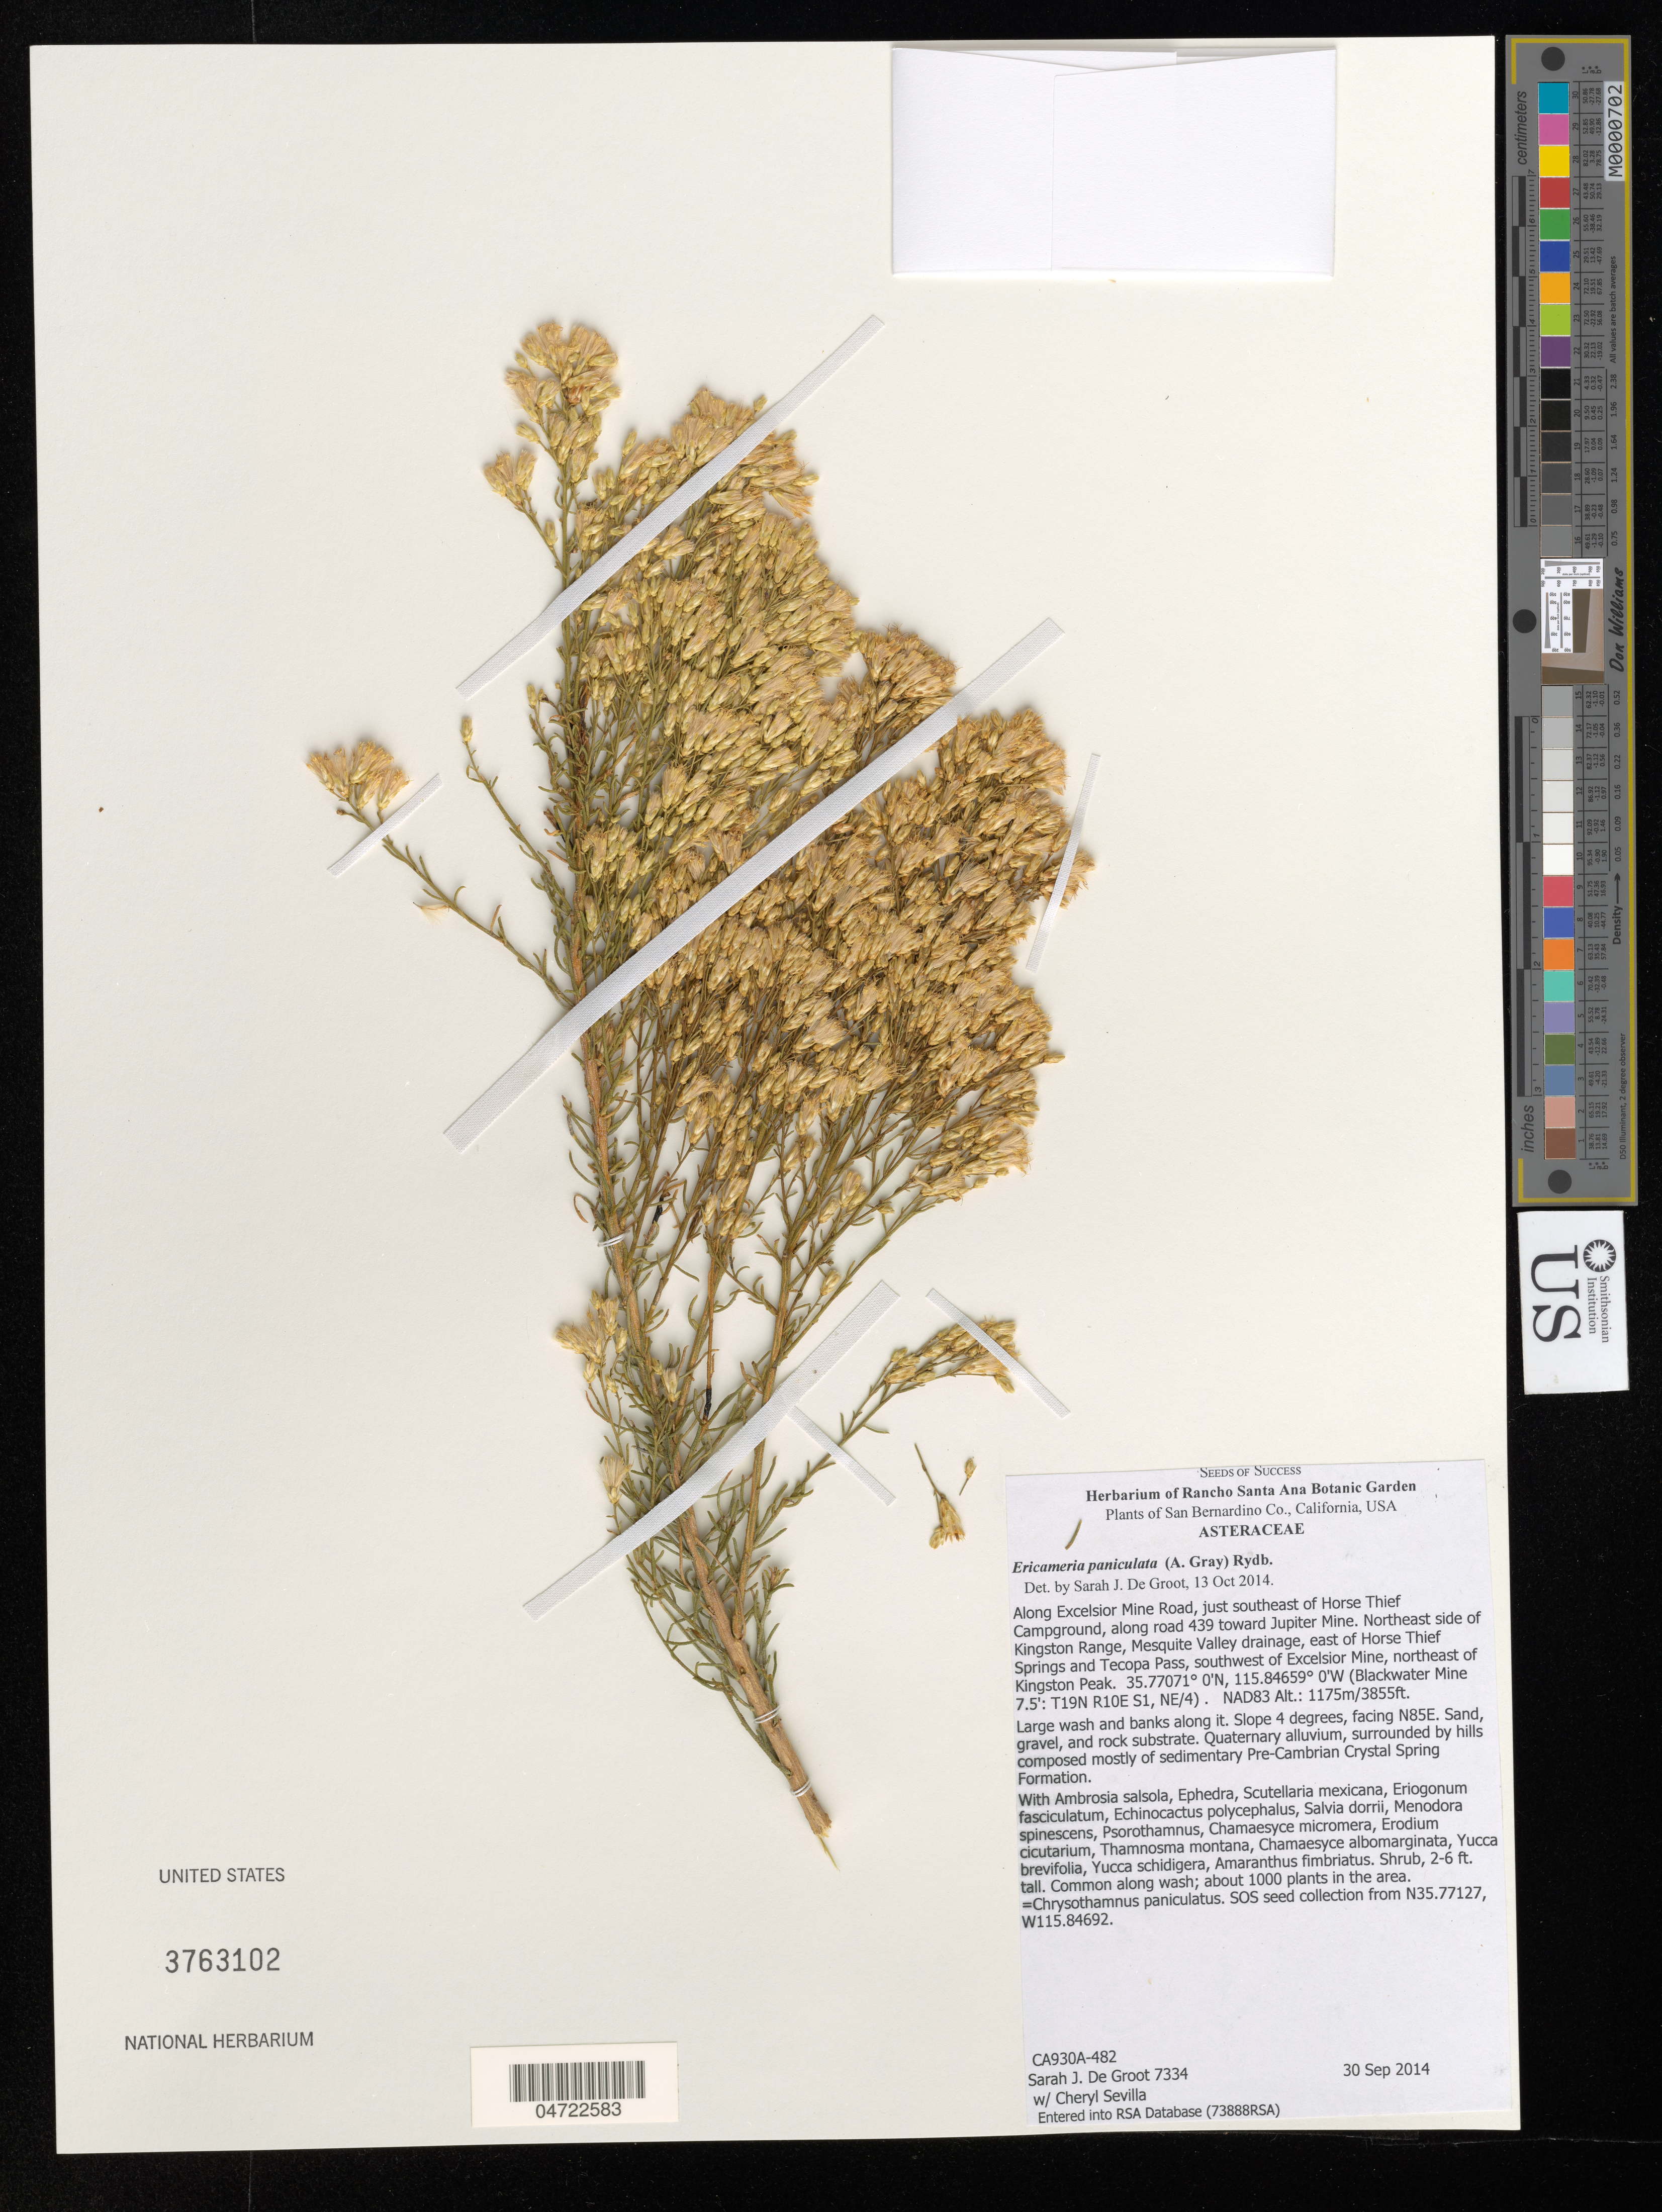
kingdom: Plantae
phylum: Tracheophyta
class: Magnoliopsida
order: Asterales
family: Asteraceae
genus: Ericameria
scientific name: Ericameria paniculata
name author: (A. Gray) Rydb.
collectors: S. De Groot & C. Sevilla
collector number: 7334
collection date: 2014-09-30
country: United States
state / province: California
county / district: San Bernardino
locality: San Bernardino Co. Along Excelsior Mine Road, just southeast of Horse Thief Campground, along road 439 toward Juniper Mine. Northeast side of Kingston Range, Mesquite Valley drainage, east of Horse Thief Springs and Tecopa Pass, southwest of Excelsior Mine, northeast of Kingston Peak. (Blackwater Mine 7.5': T19N R10E S1, NE/4).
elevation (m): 1175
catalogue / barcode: US 3763102